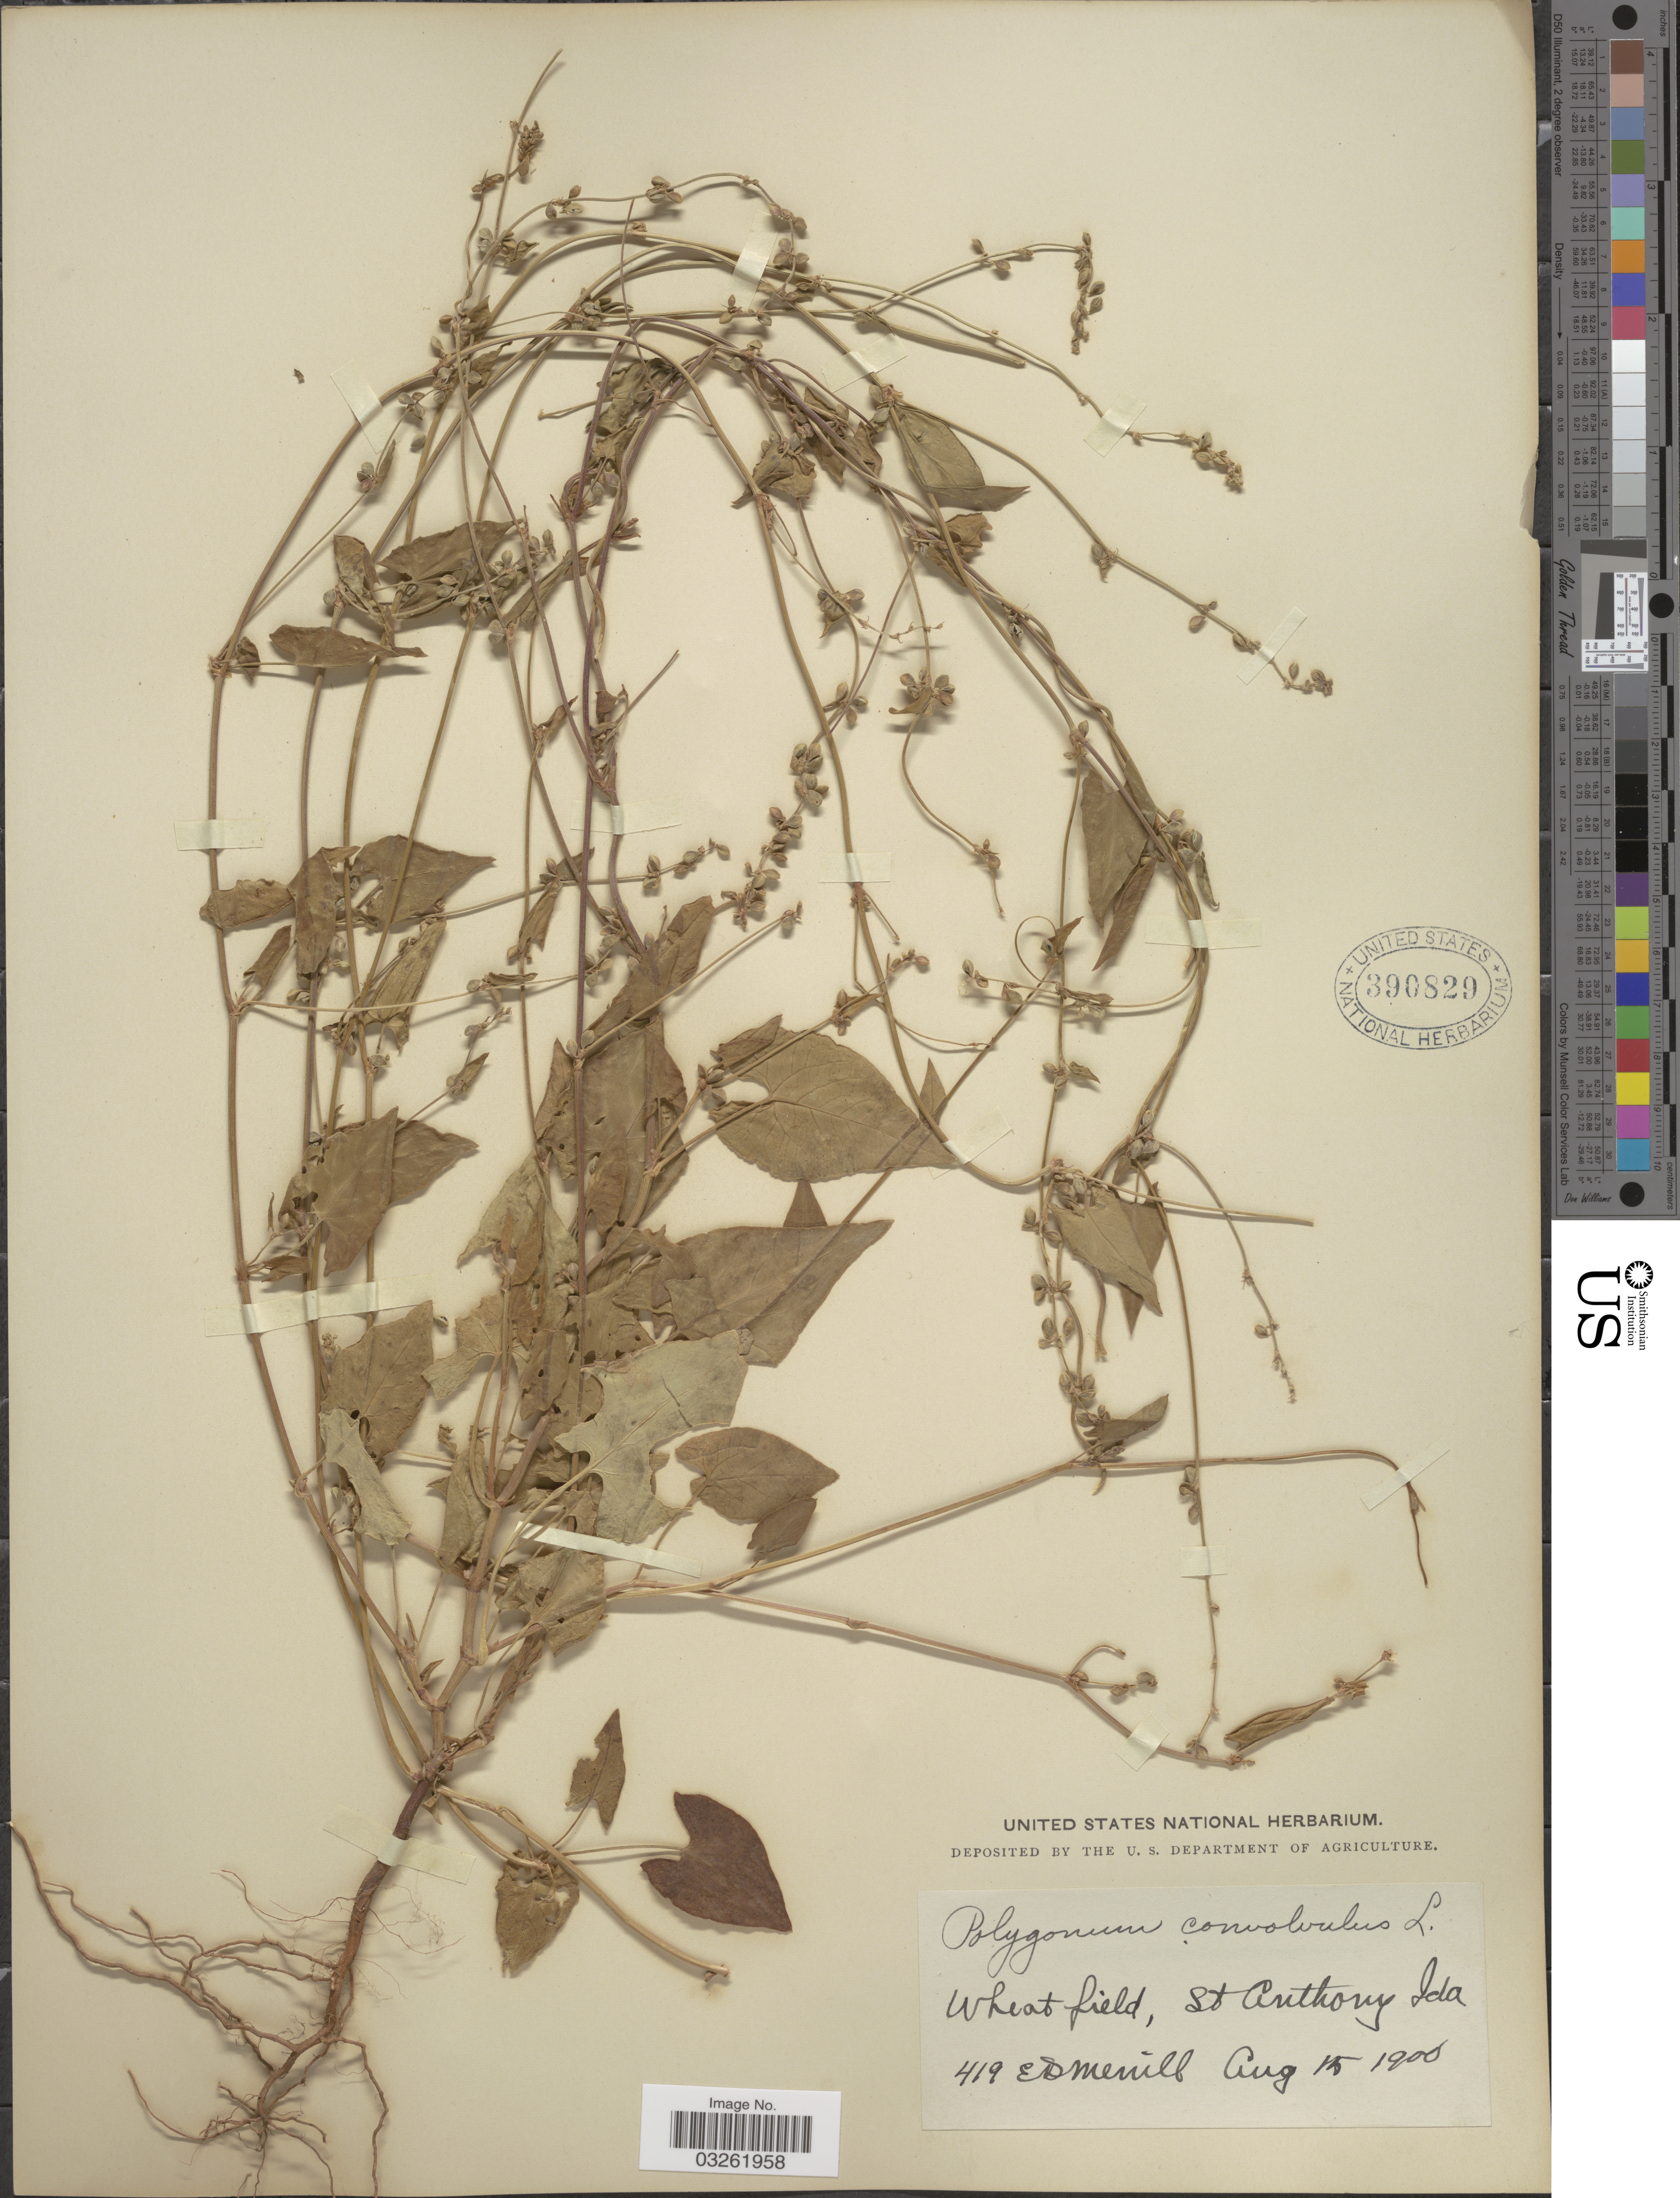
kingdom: Plantae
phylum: Tracheophyta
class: Magnoliopsida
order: Caryophyllales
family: Polygonaceae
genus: Fallopia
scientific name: Fallopia convolvulus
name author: (L.) Á. Löve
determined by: Strong, M. T., (US), Smithsonian Institution - National Museum of Natural History (UNITED STATES)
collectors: E. D. Merrill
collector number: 419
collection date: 1906-08-15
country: United States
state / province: Idaho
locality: Wheat field, St Anthony. Ida.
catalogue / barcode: US 390829